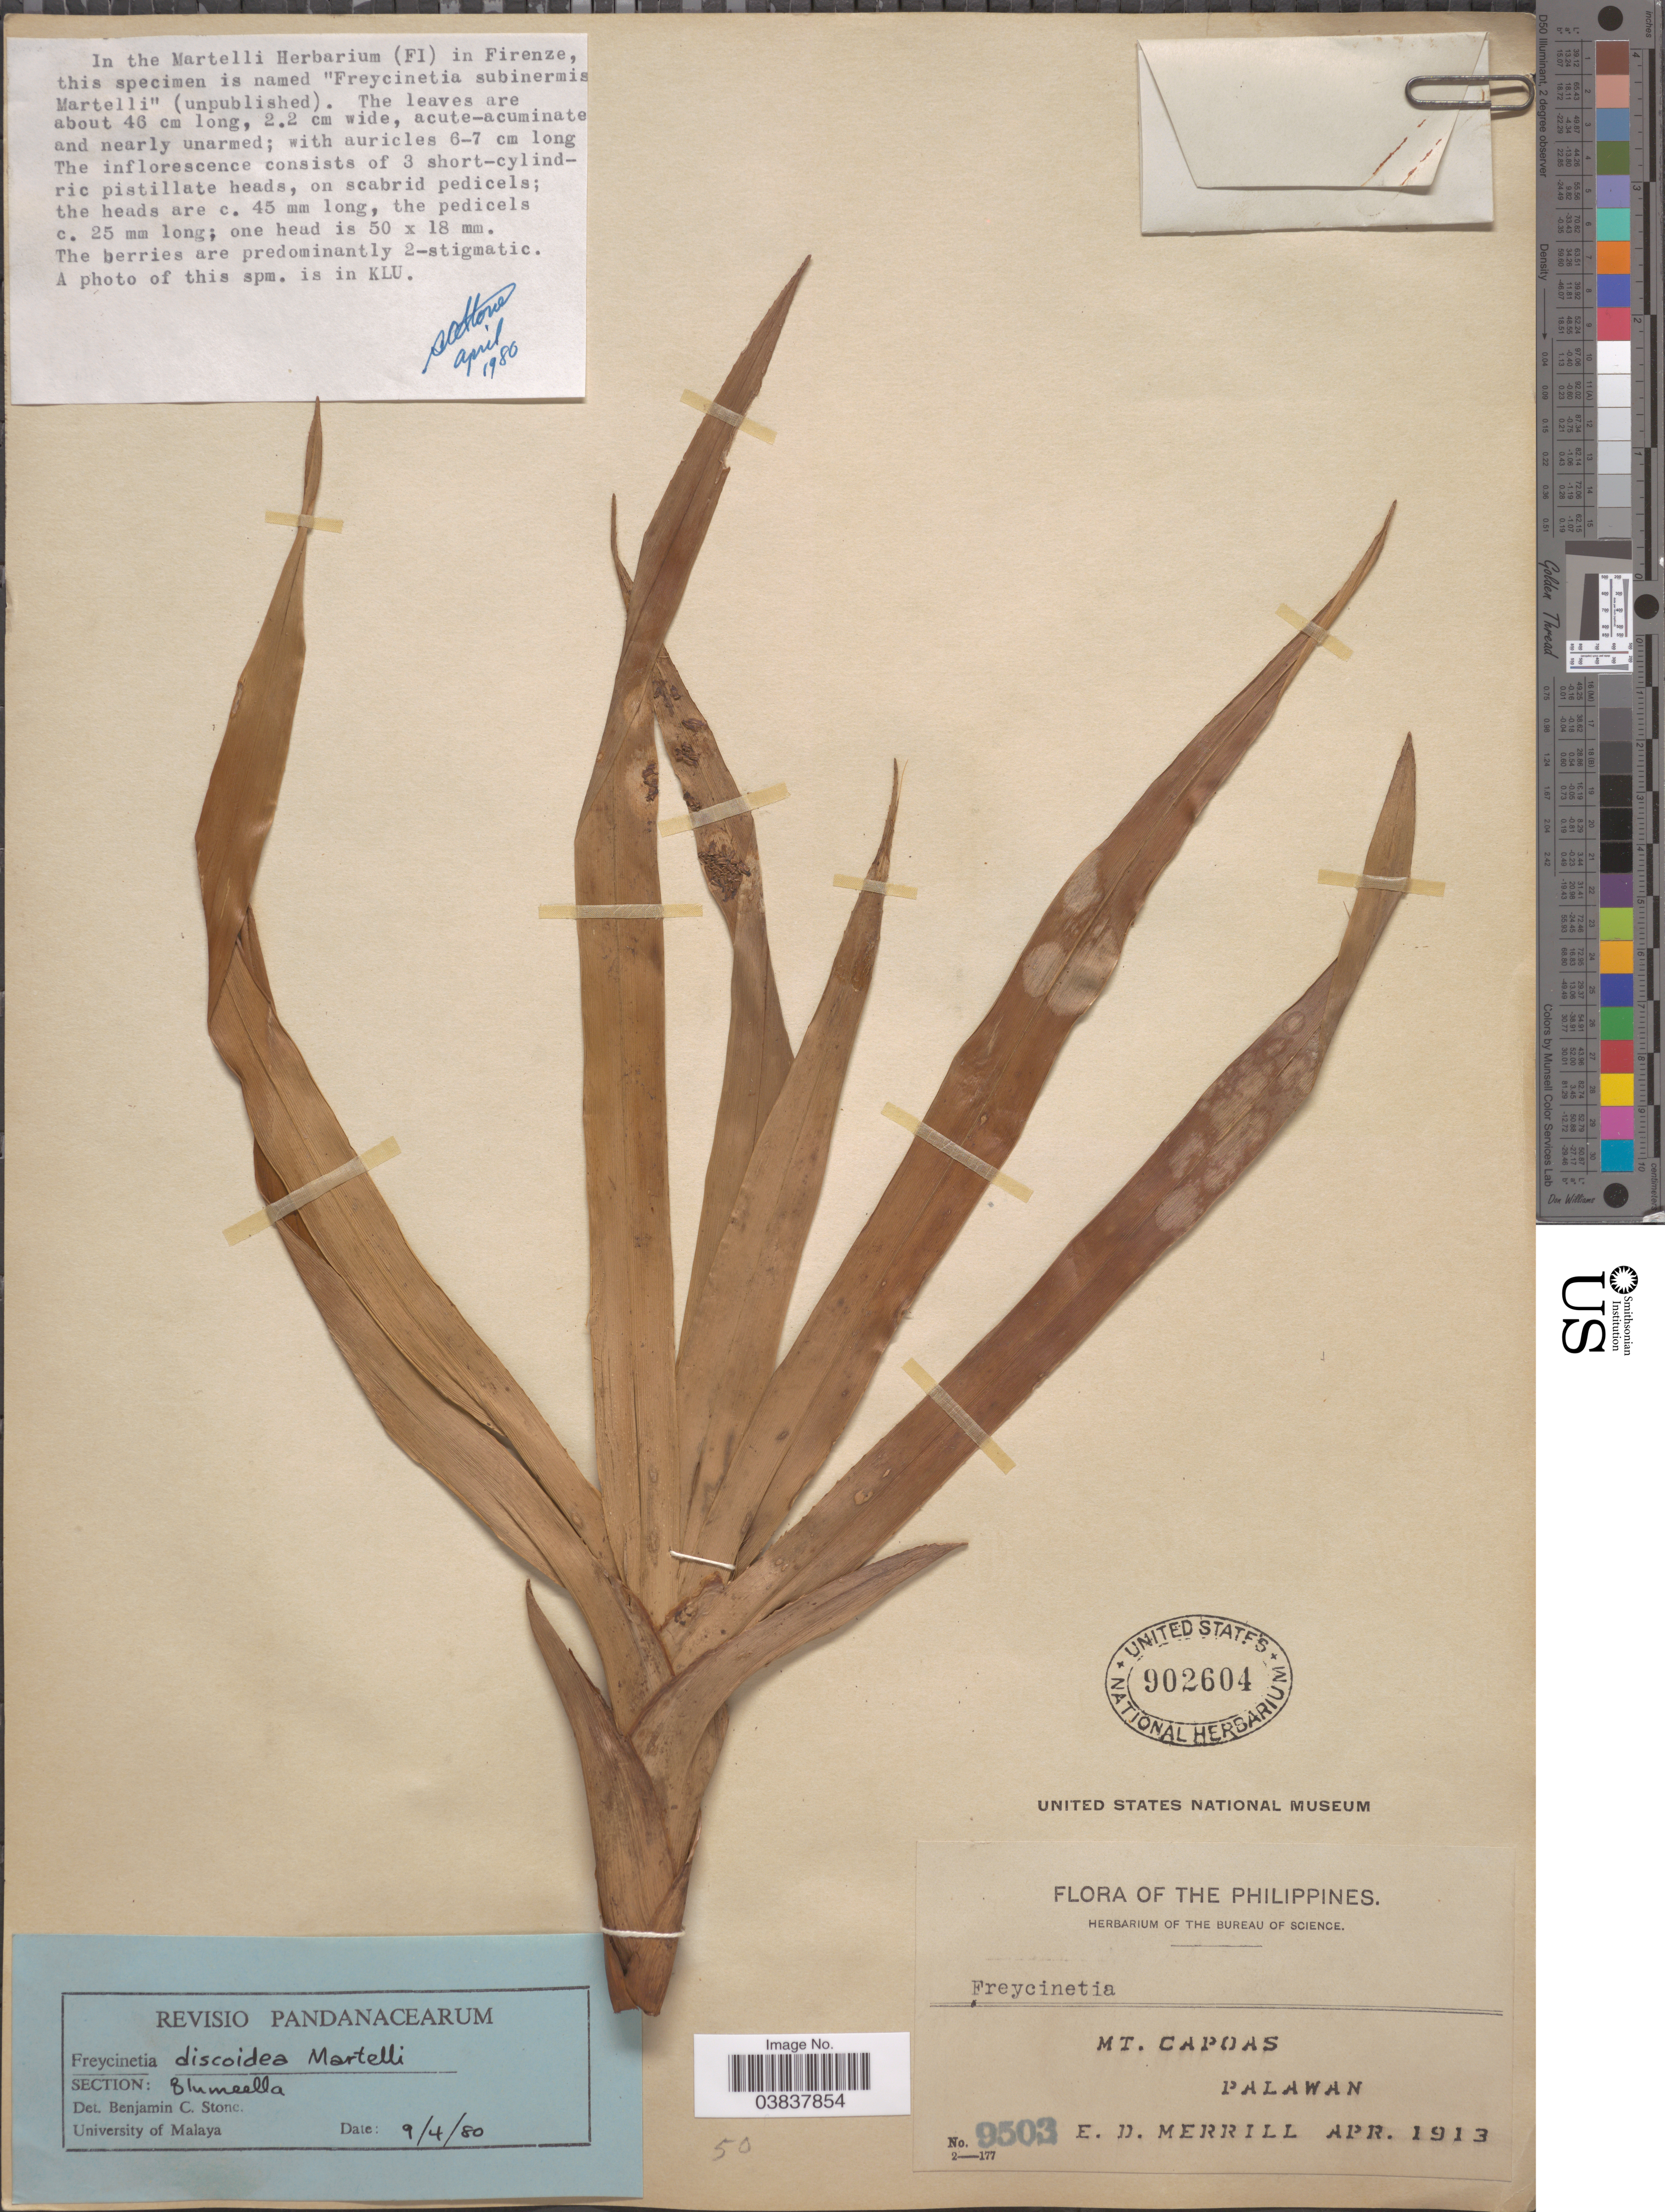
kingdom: Plantae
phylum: Tracheophyta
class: Liliopsida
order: Pandanales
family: Pandanaceae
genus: Freycinetia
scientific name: Freycinetia discoidea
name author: Martelli in Elmer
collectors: E. D. Merrill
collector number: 9503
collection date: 1913-04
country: Philippines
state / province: Mimaropa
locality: Mt. Capoas, Palawan.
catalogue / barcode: US 902604